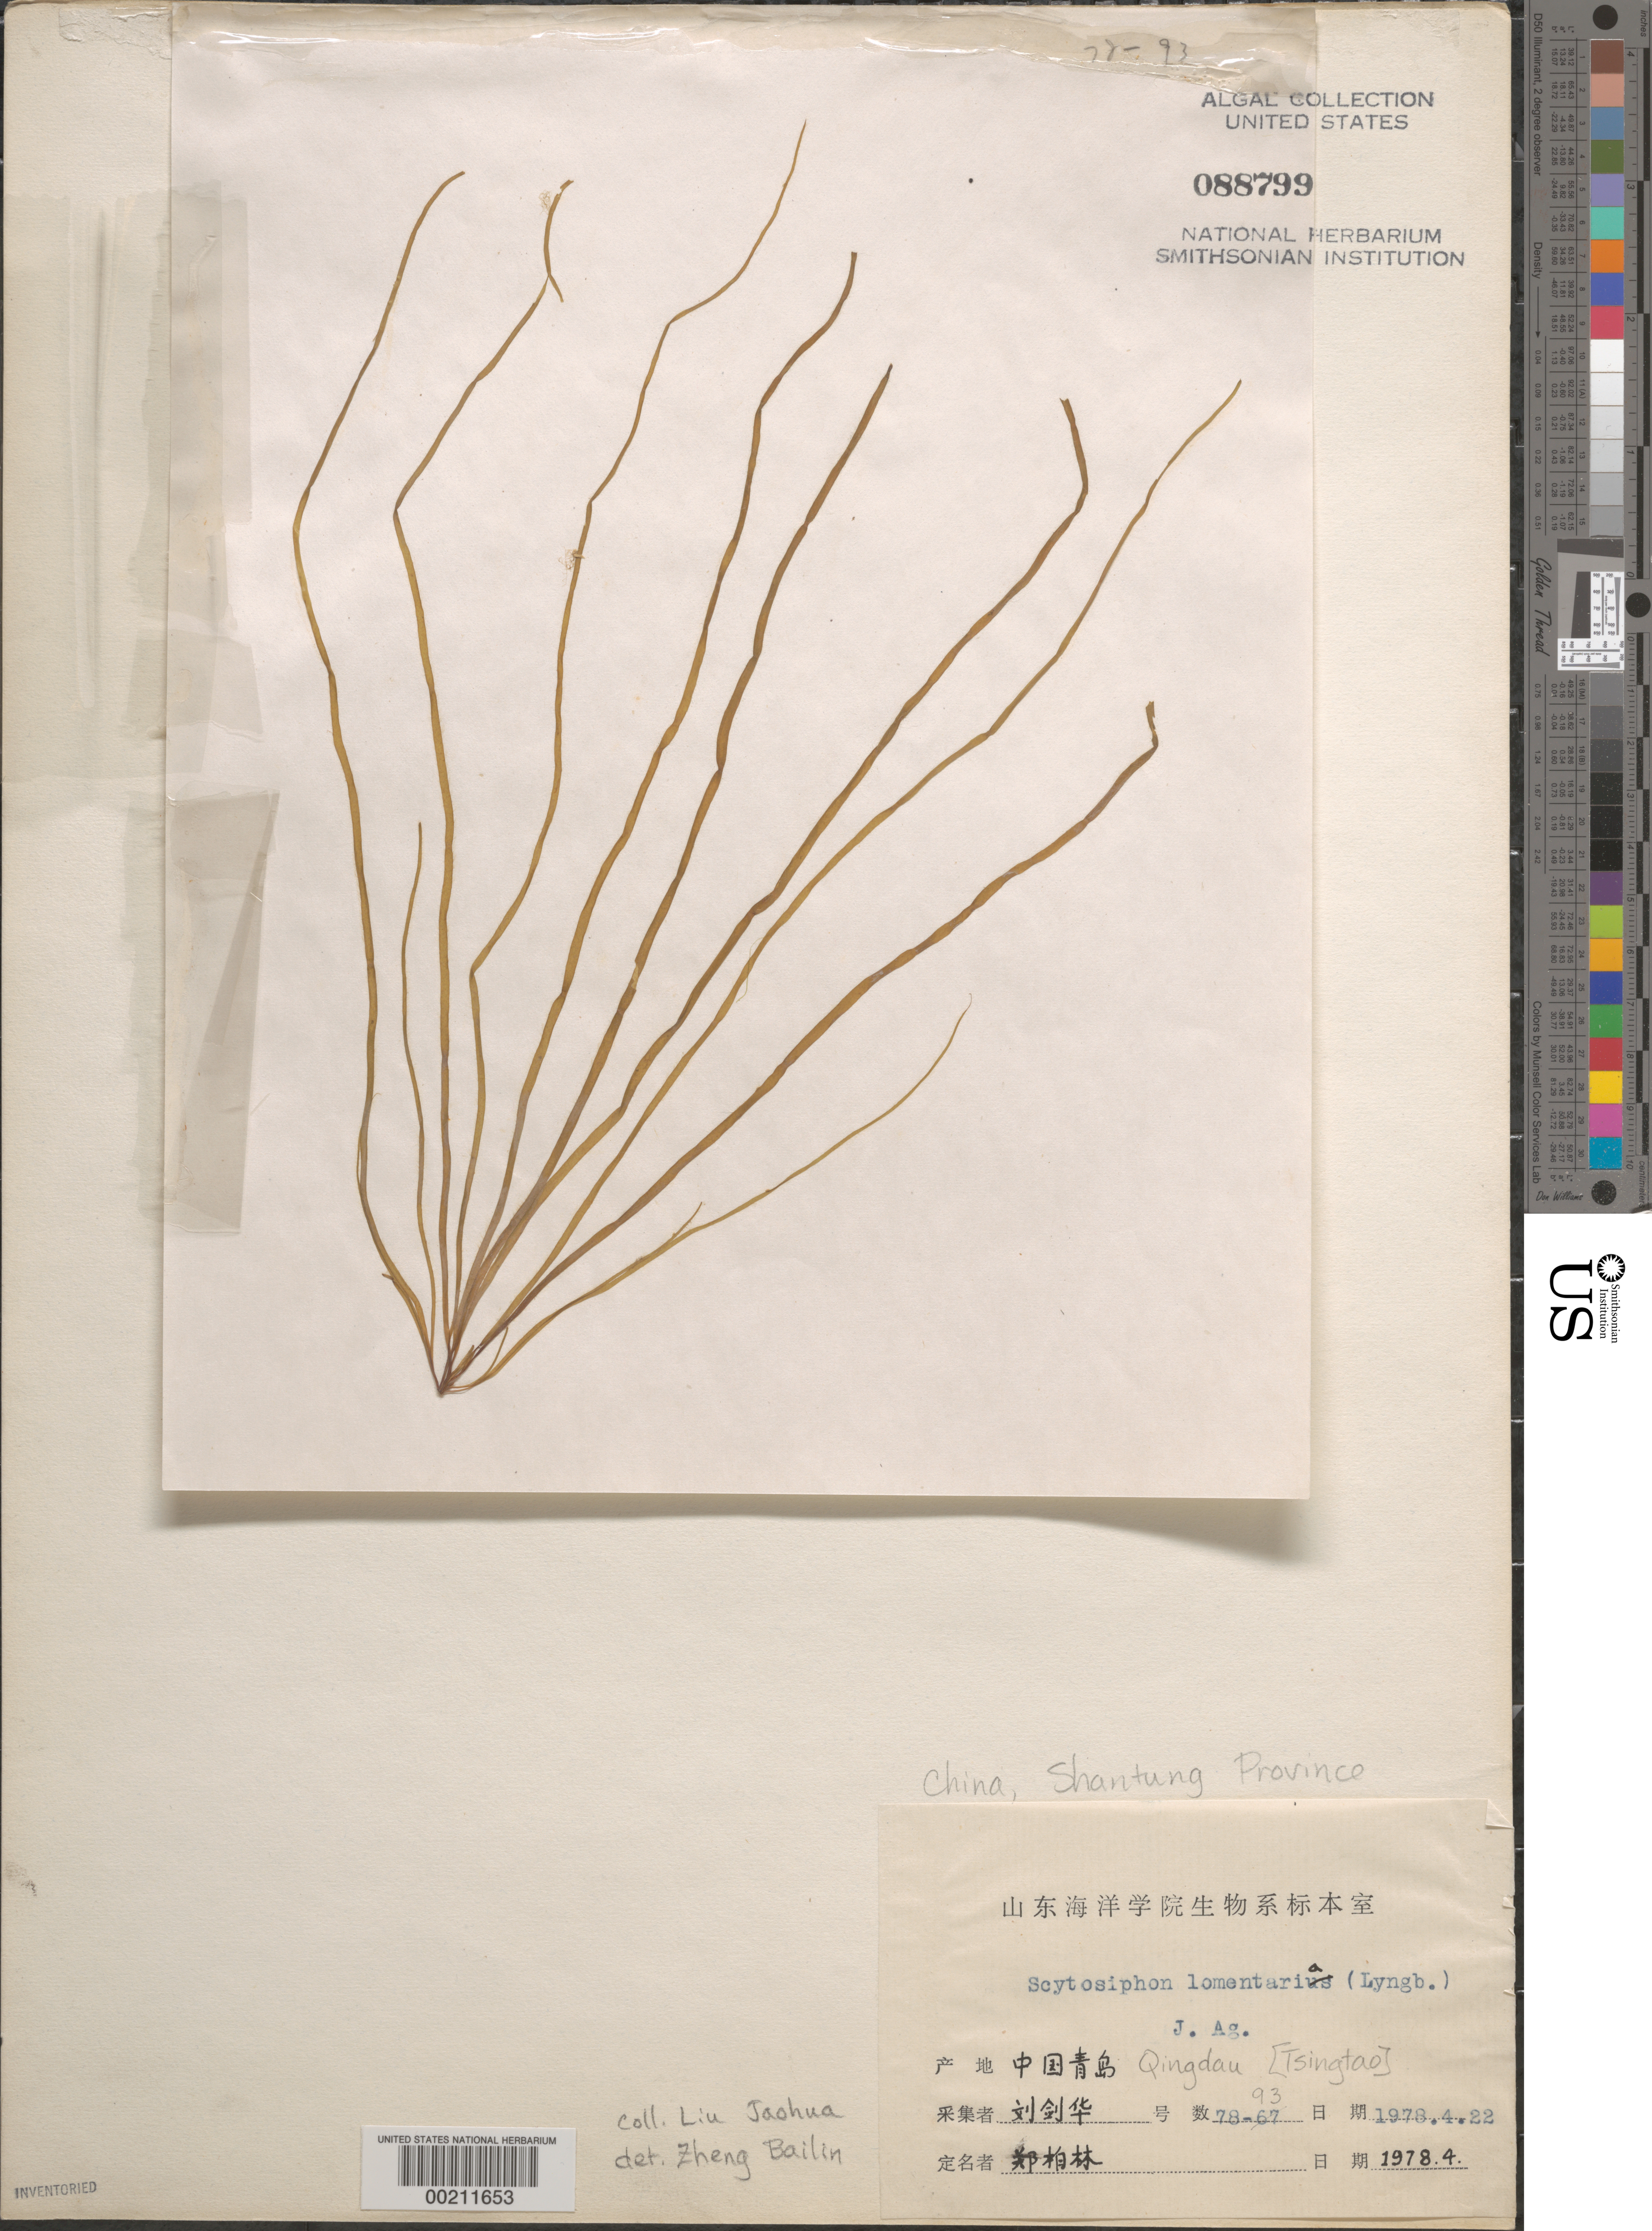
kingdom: Chromista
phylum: Ochrophyta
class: Phaeophyceae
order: Scytosiphonales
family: Scytosiphonaceae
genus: Scytosiphon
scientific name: Scytosiphon lomentaria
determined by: Bailin, Z.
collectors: L. Jaohua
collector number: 78-93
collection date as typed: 22 Apr 1978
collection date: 1978-04-22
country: China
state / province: Shandong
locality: Qingdau (Tsingtao)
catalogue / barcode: US 88799